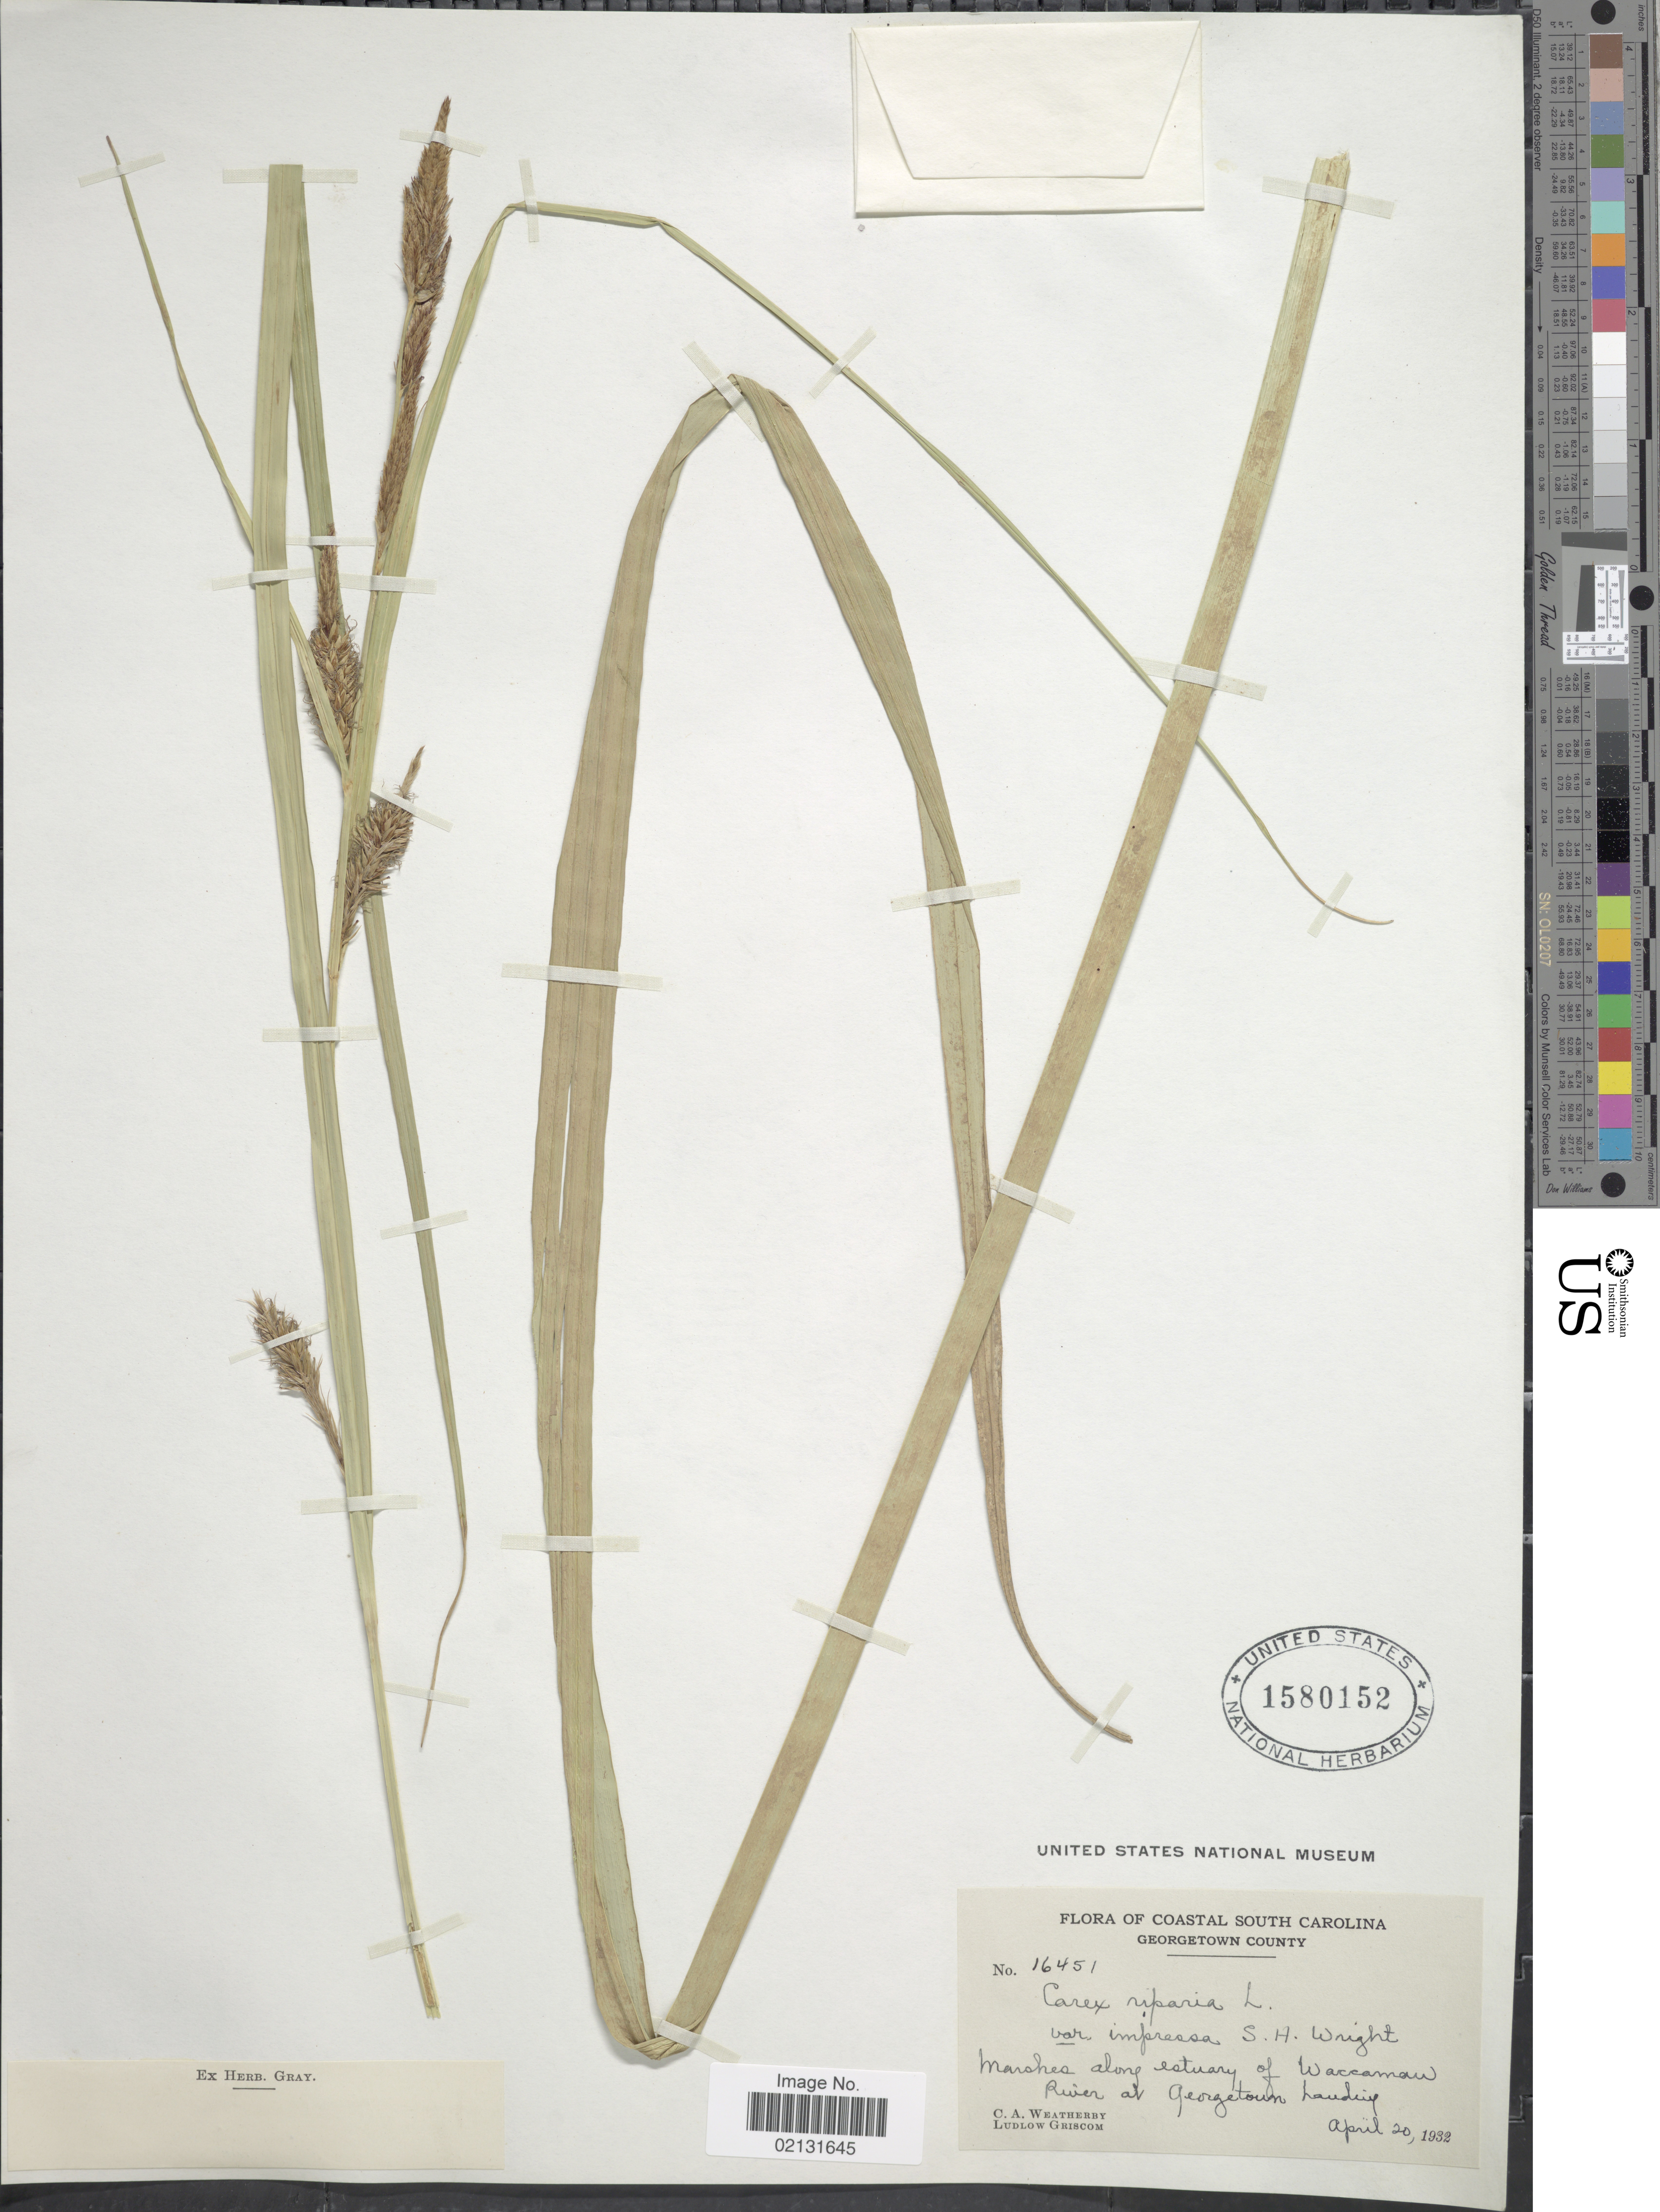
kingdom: Plantae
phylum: Tracheophyta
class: Liliopsida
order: Poales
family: Cyperaceae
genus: Carex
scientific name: Carex riparia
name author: Curtis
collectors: C. A. Weatherby & L. Griscom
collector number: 16451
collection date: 1932-04-20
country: United States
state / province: South Carolina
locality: Coastal South Carolina, Georgetown County, marshes along stream estuary of Waccamaw River at Georgetown Landing.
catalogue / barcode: US 1580152